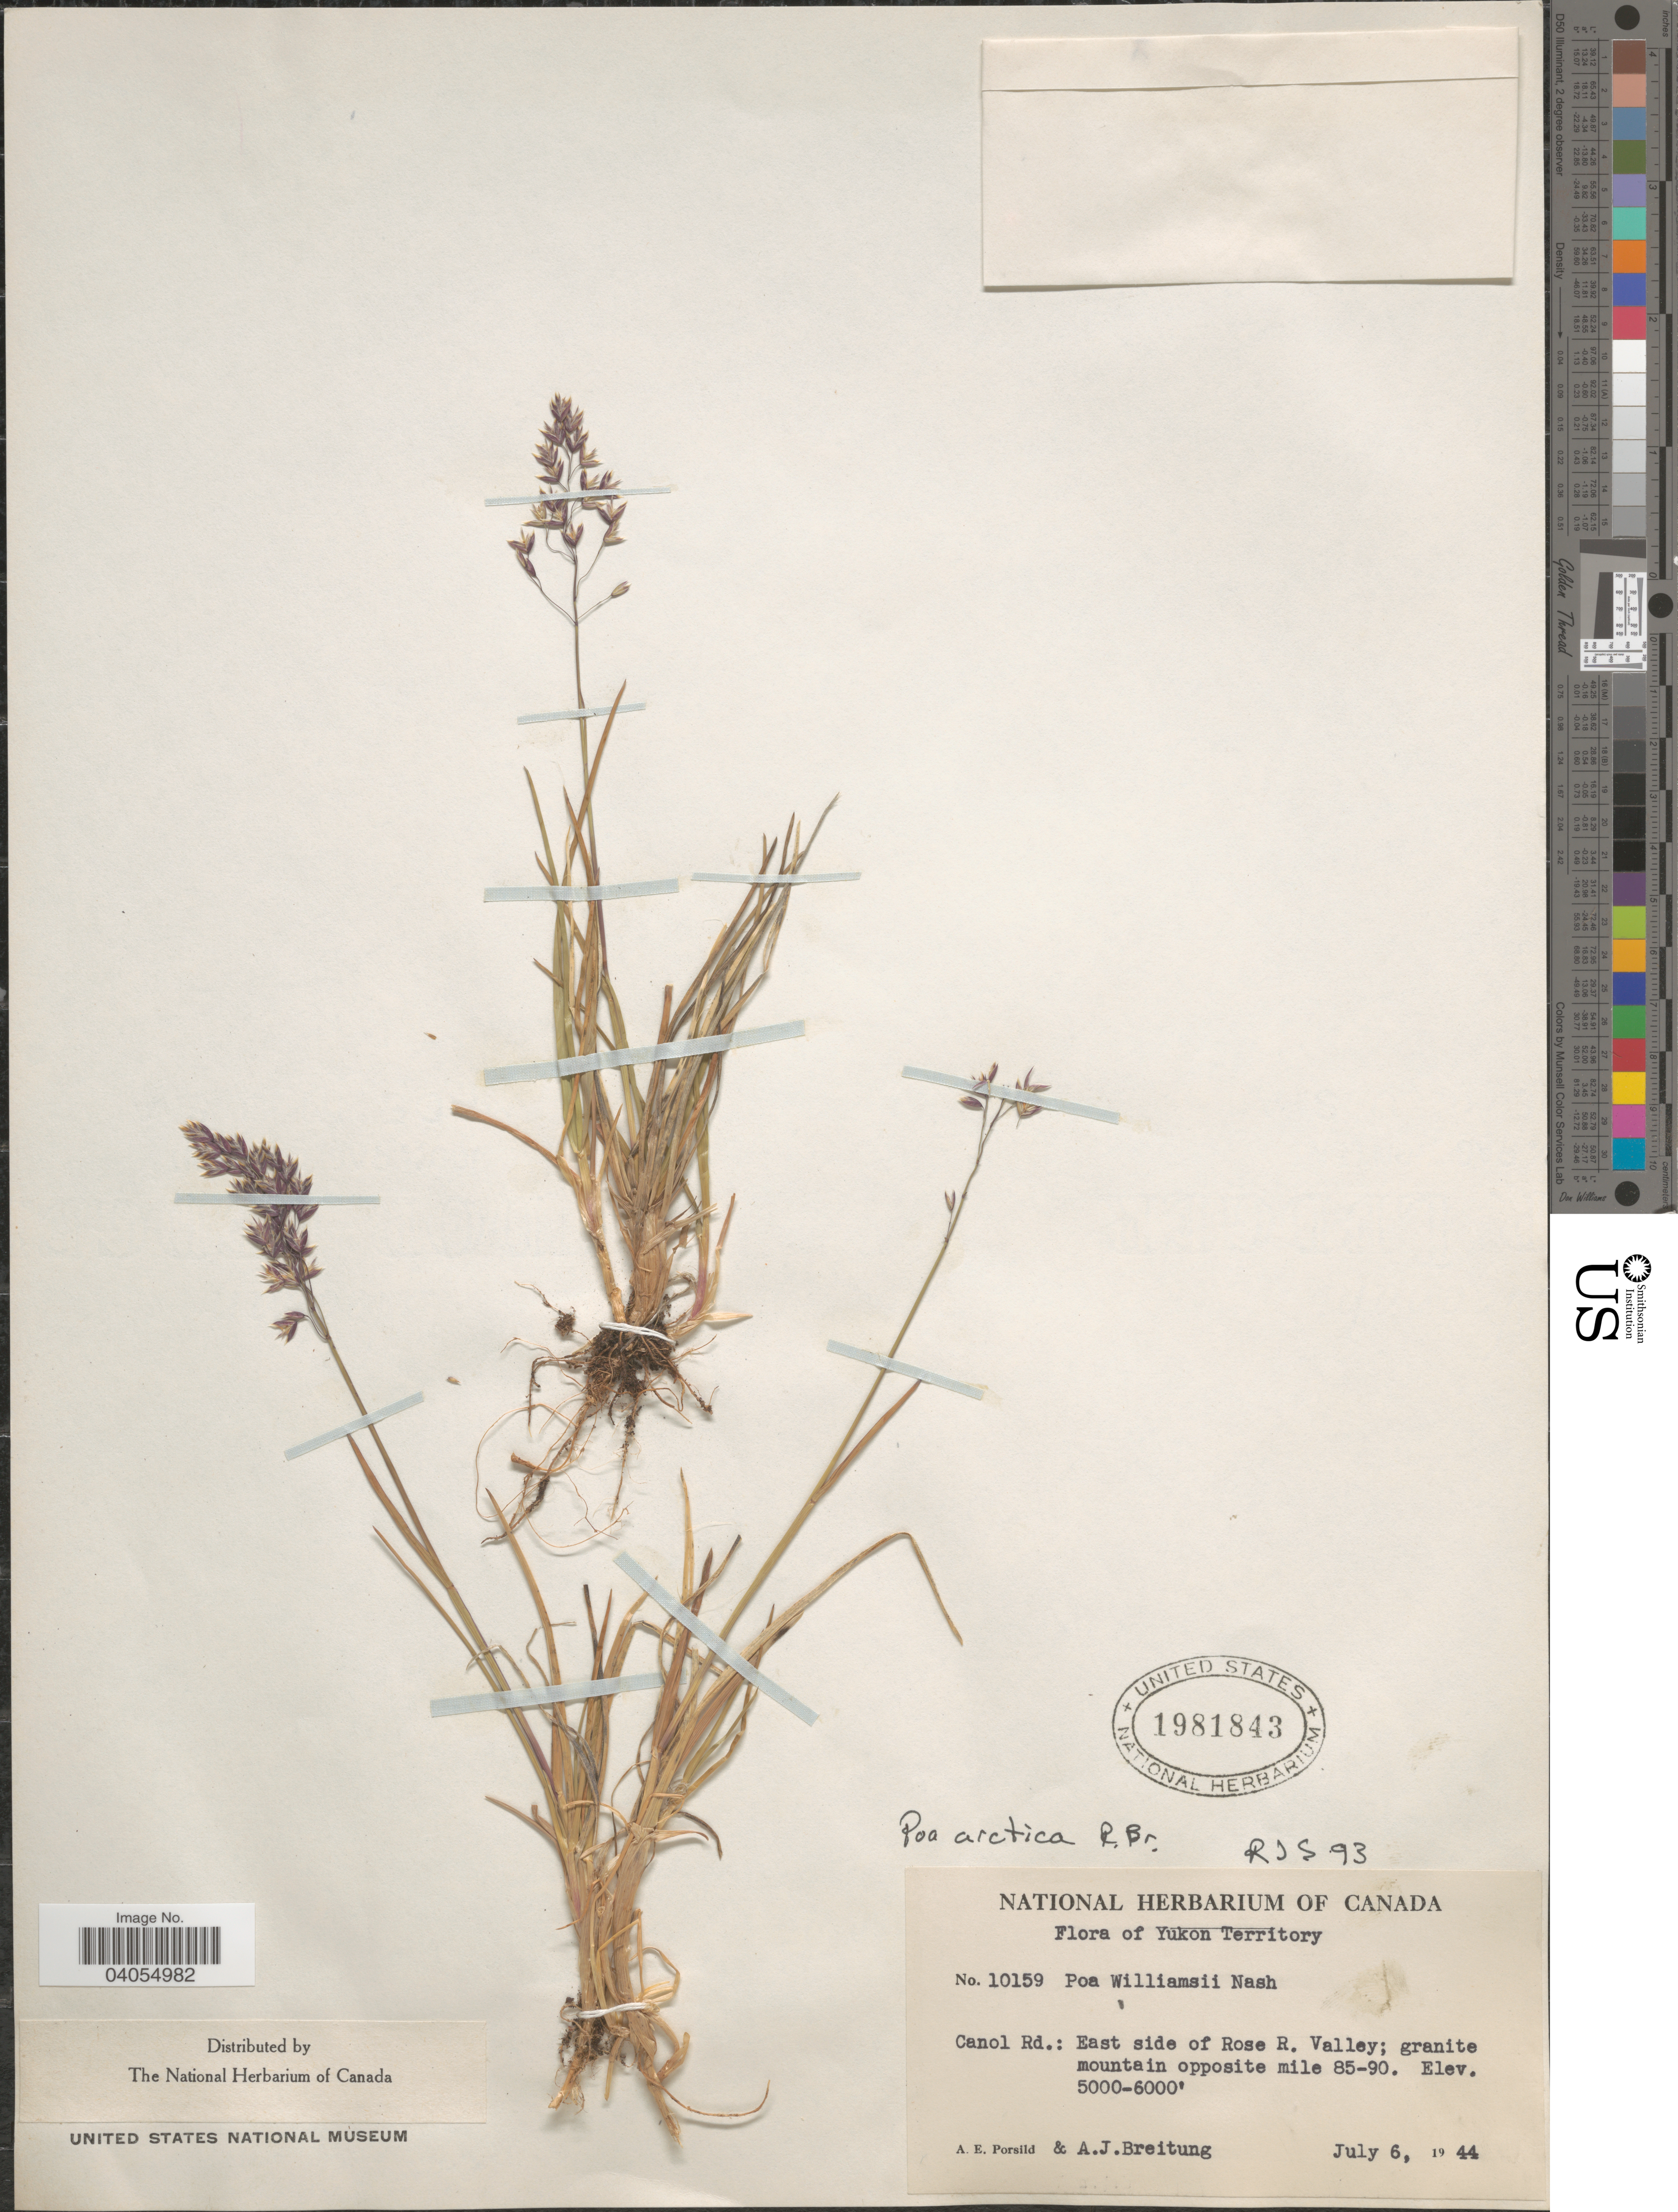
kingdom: Plantae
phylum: Tracheophyta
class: Liliopsida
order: Poales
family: Poaceae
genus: Poa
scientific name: Poa arctica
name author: R. Br.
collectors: A. E. Porsild & A. Breitung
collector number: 10159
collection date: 1944-07-06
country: Canada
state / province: Yukon Territory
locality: Canol Rd.: East of Rose R. Valley; granite mountain opposite mile 85-90.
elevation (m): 1524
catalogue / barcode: US 1981843